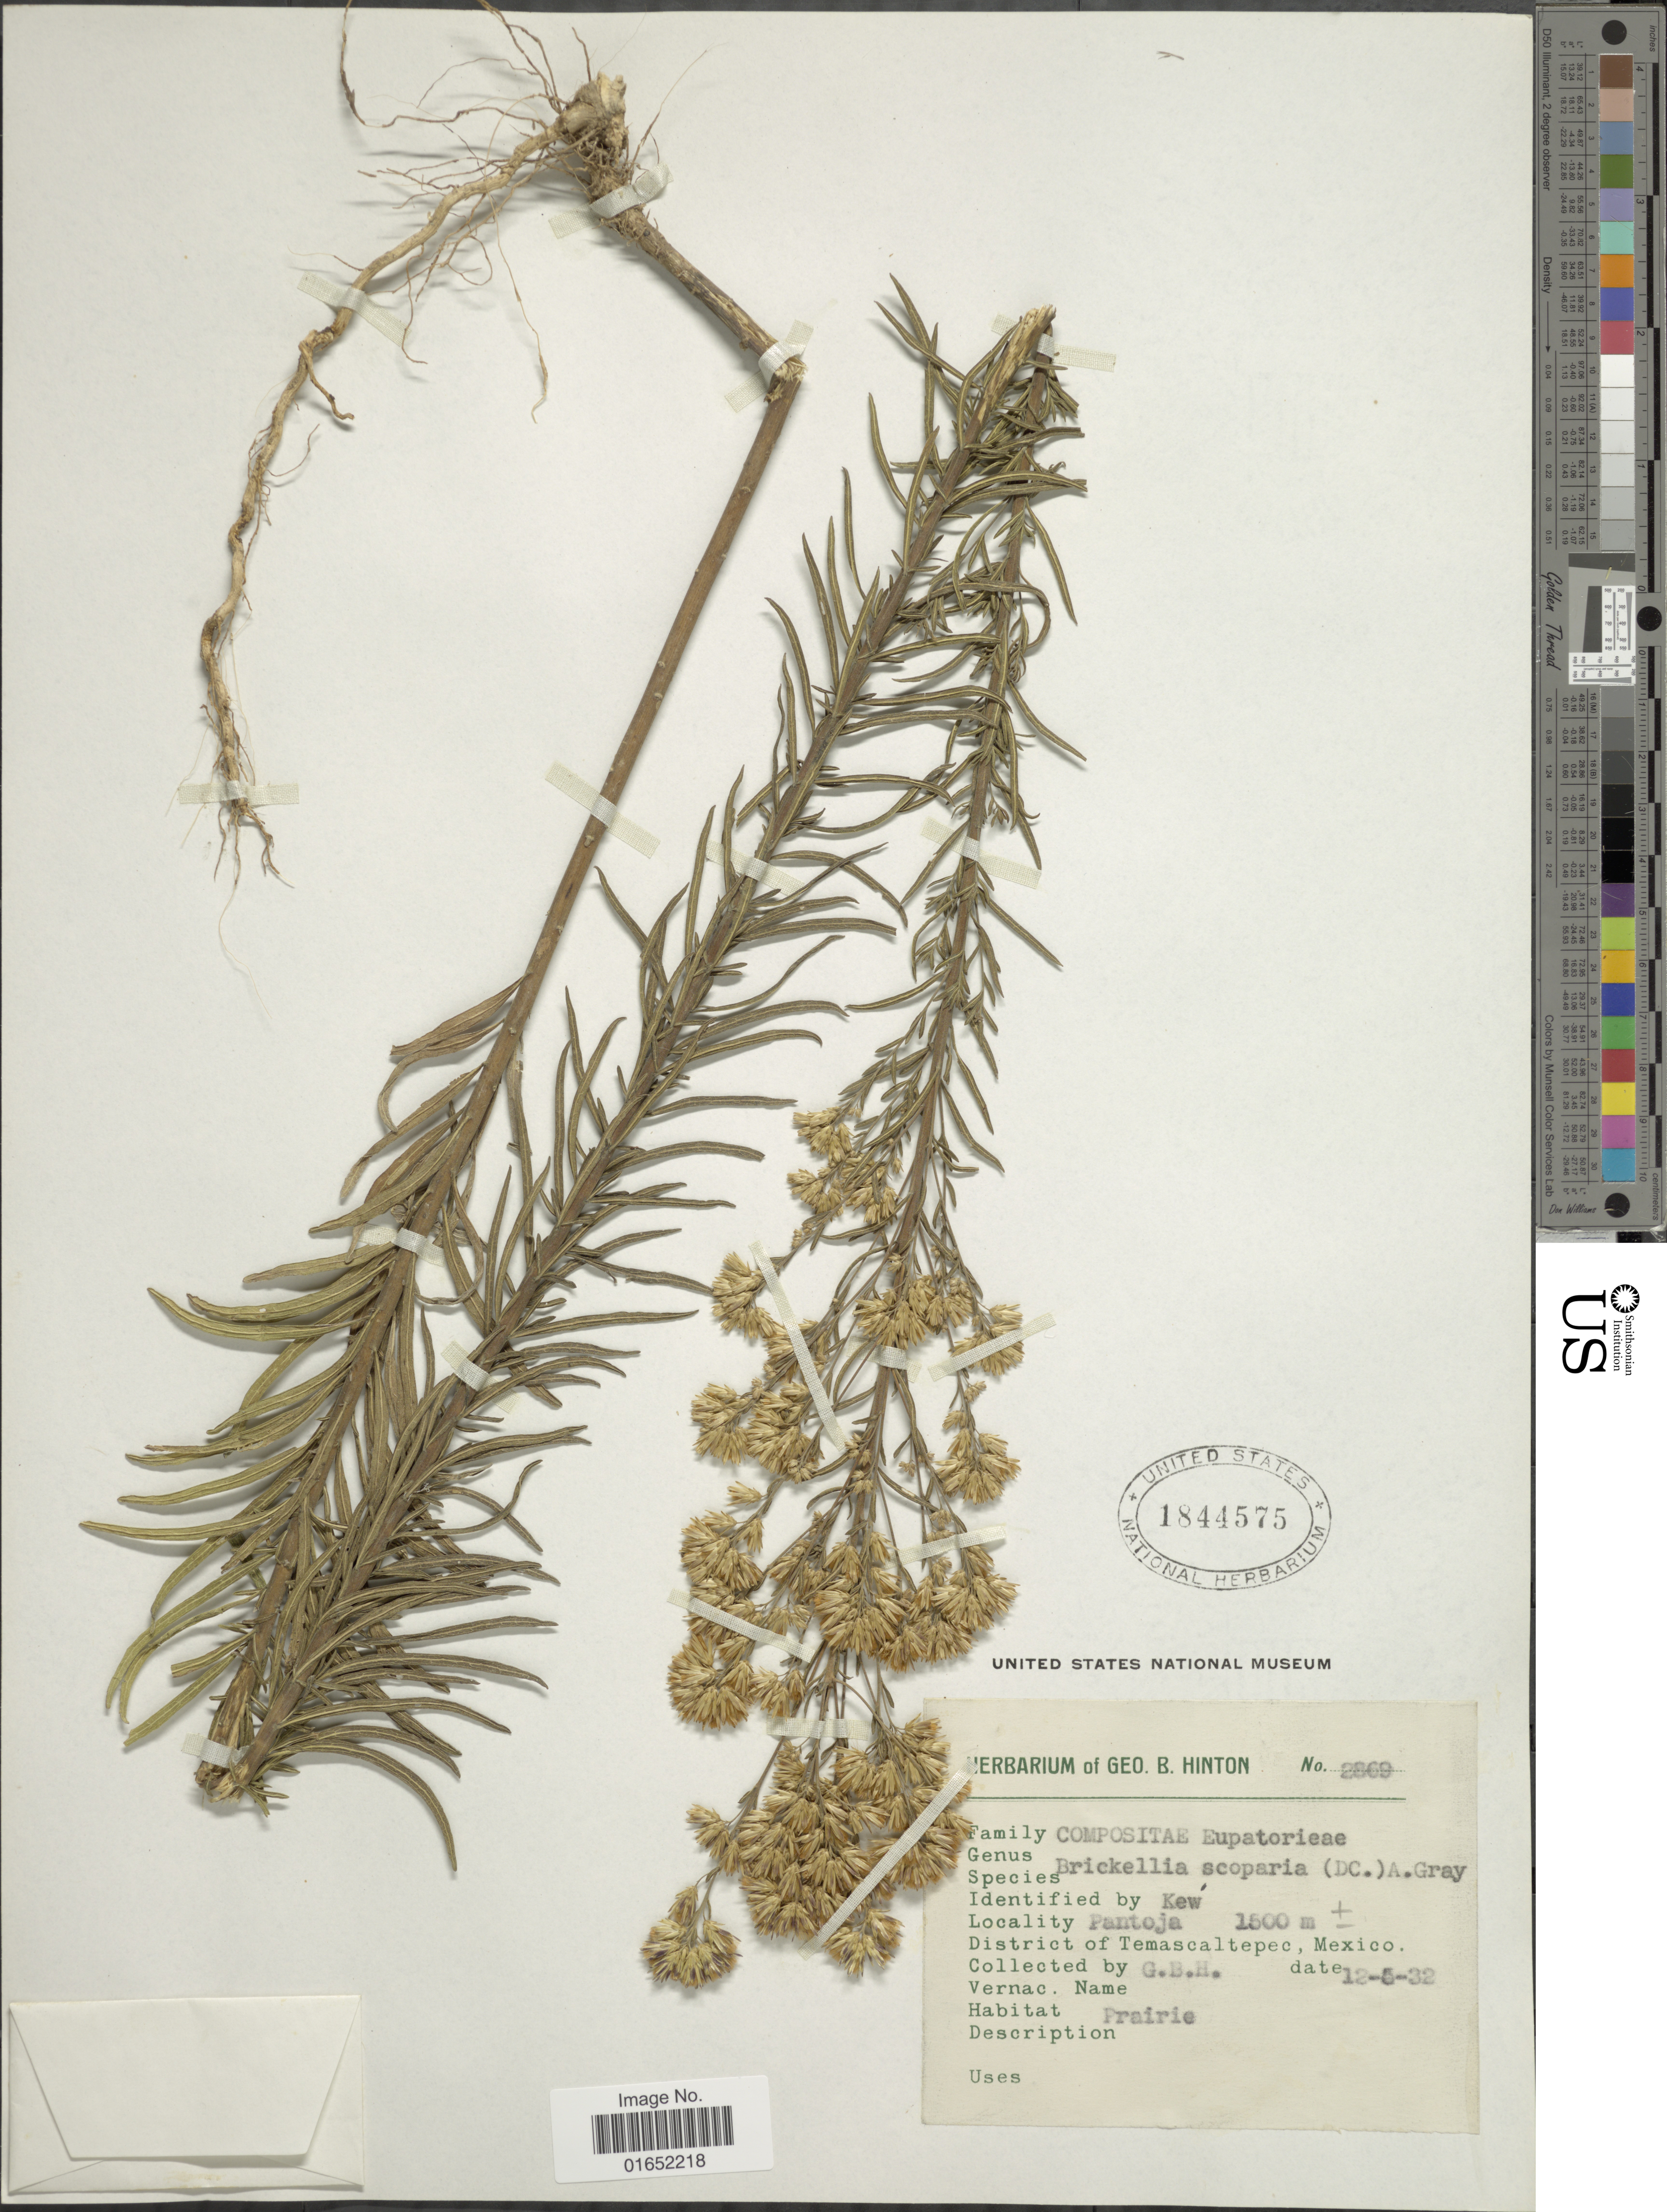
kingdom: Plantae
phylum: Tracheophyta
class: Magnoliopsida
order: Asterales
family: Asteraceae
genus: Brickellia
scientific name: Brickellia scoparia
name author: (DC.) A. Gray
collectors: G. B. Hinton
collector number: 2869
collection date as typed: Transcribed d/m/y: 12/5/32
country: Mexico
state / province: México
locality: Pantoja, District of Temascaltepec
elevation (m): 1500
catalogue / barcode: US 1844575